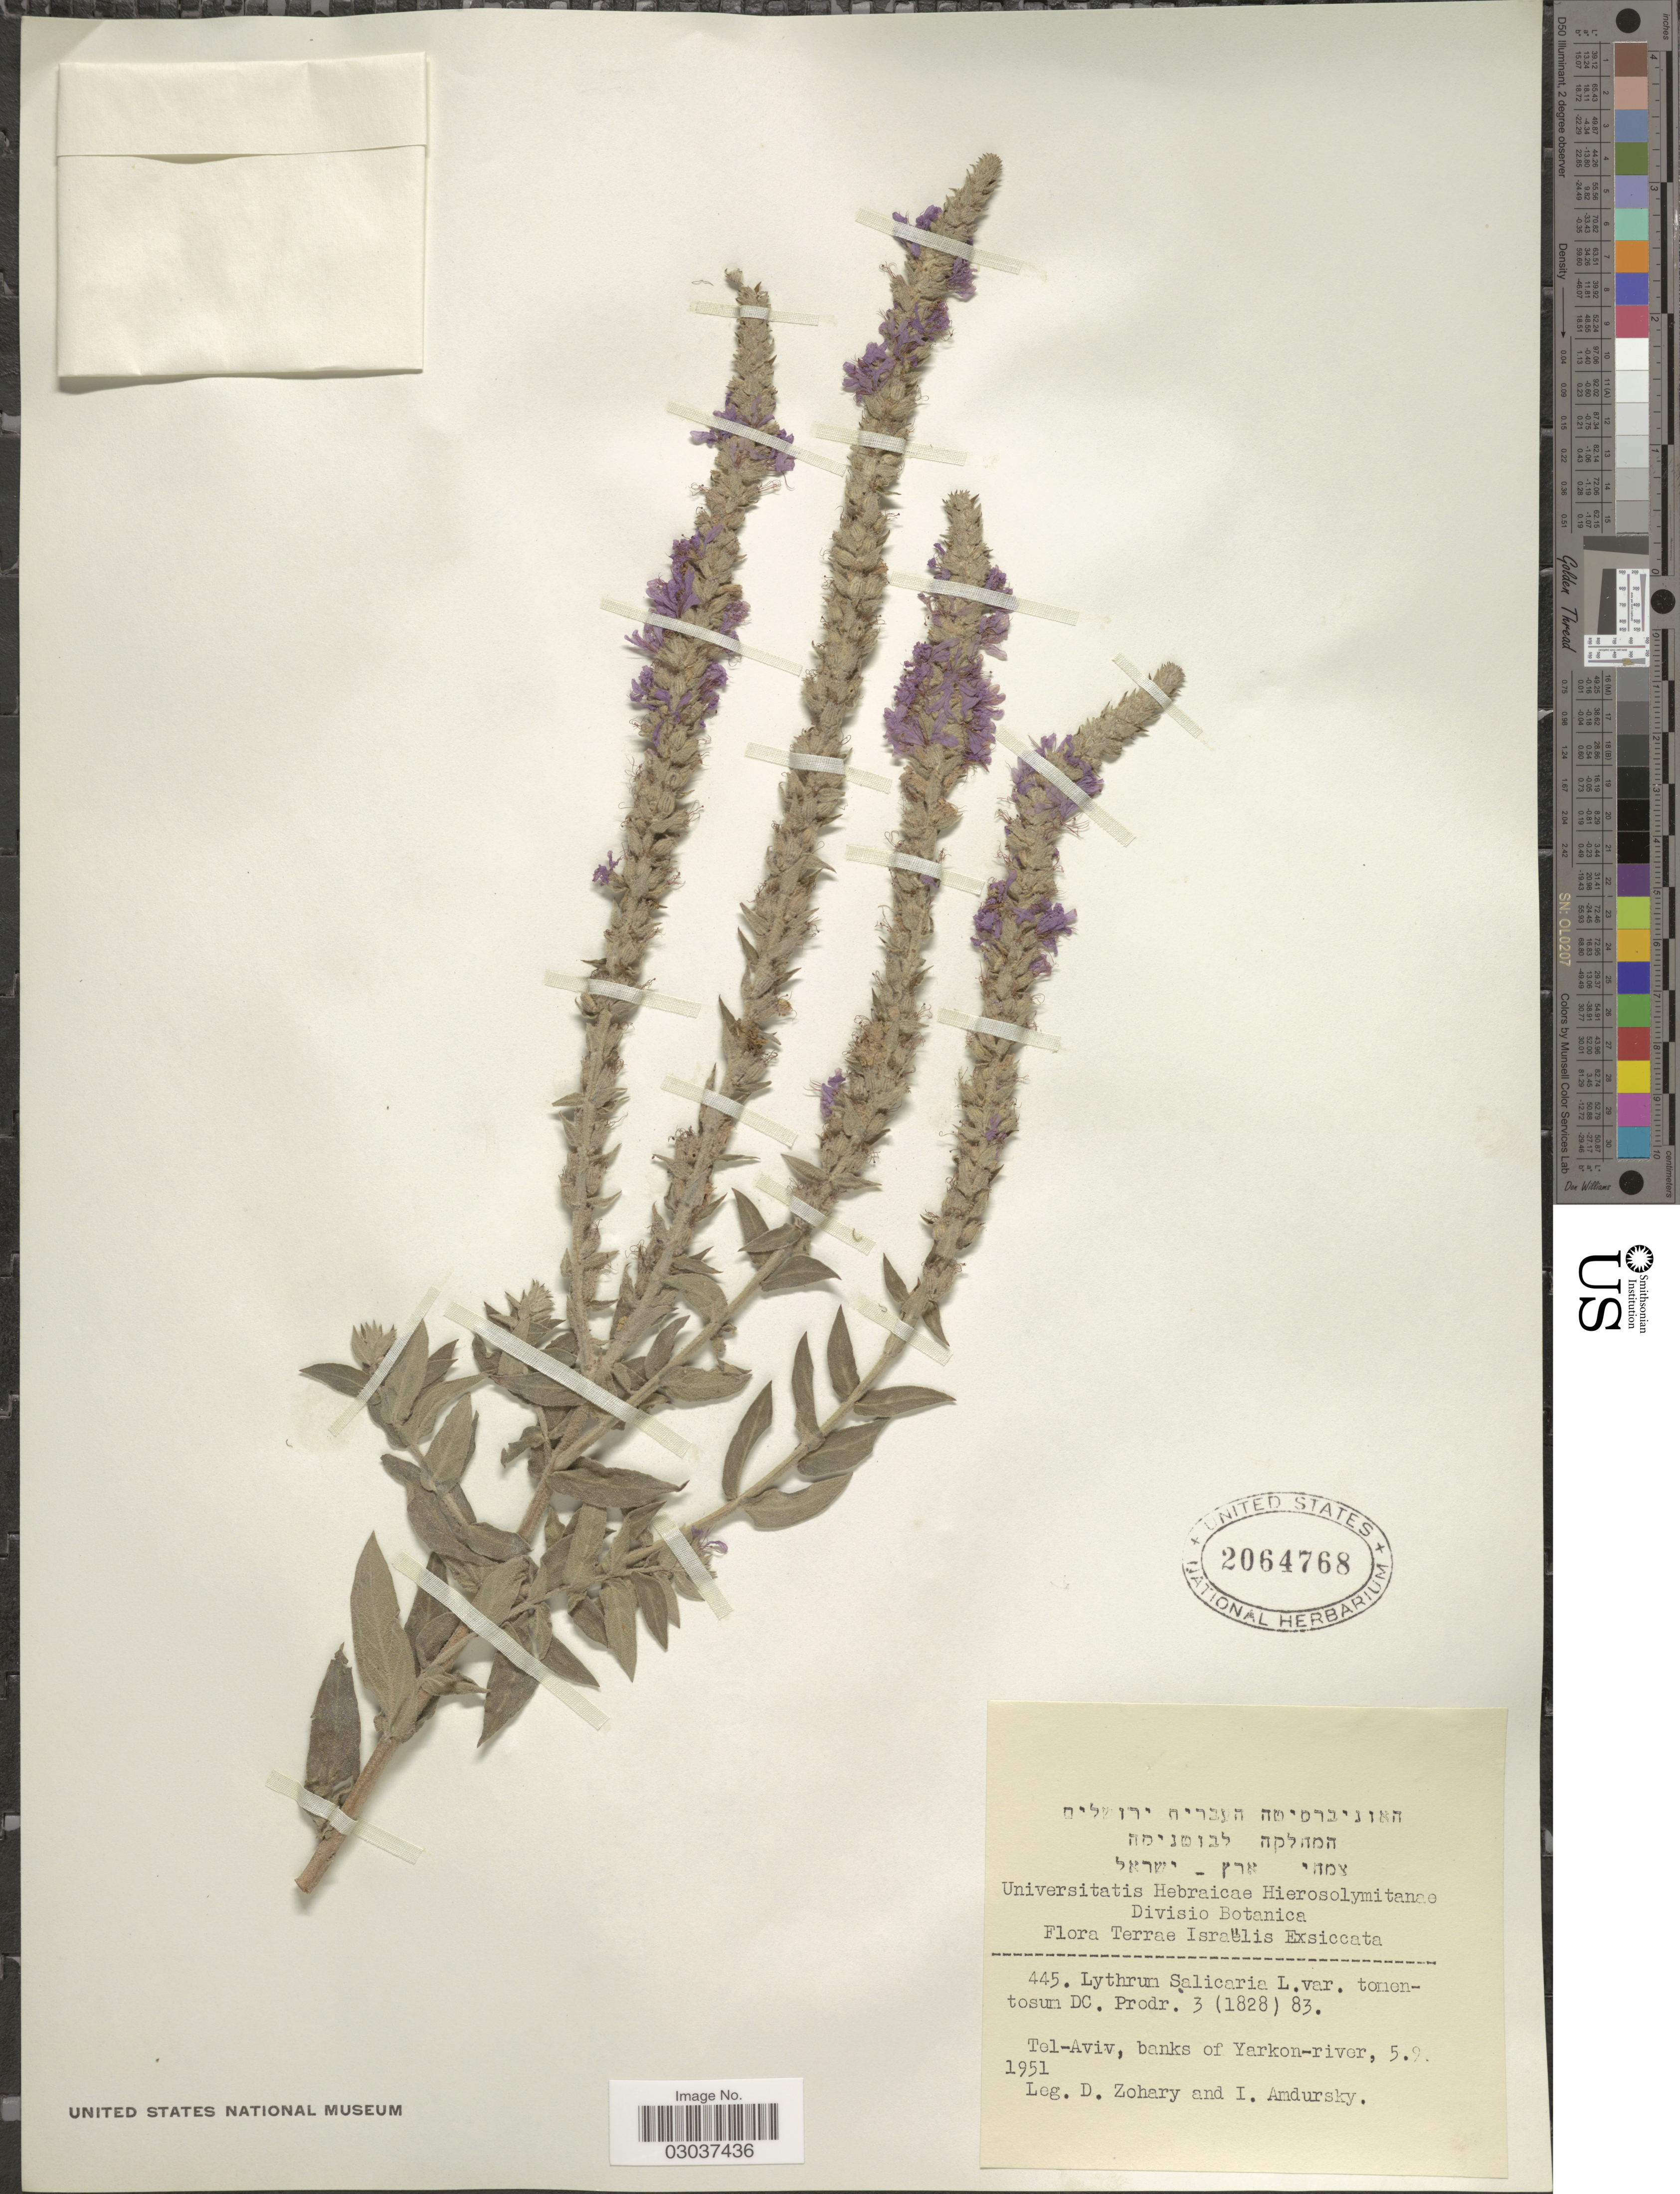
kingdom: Plantae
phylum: Tracheophyta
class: Magnoliopsida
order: Myrtales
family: Lythraceae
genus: Lythrum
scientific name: Lythrum salicaria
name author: L.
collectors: D. Zohary & I. Amdursky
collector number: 45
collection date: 1951-09-05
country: Israel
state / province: Tel Aviv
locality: Terrae Israëlis. Tel-Aviv, banks of Yarkon-river.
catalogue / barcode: US 2064768